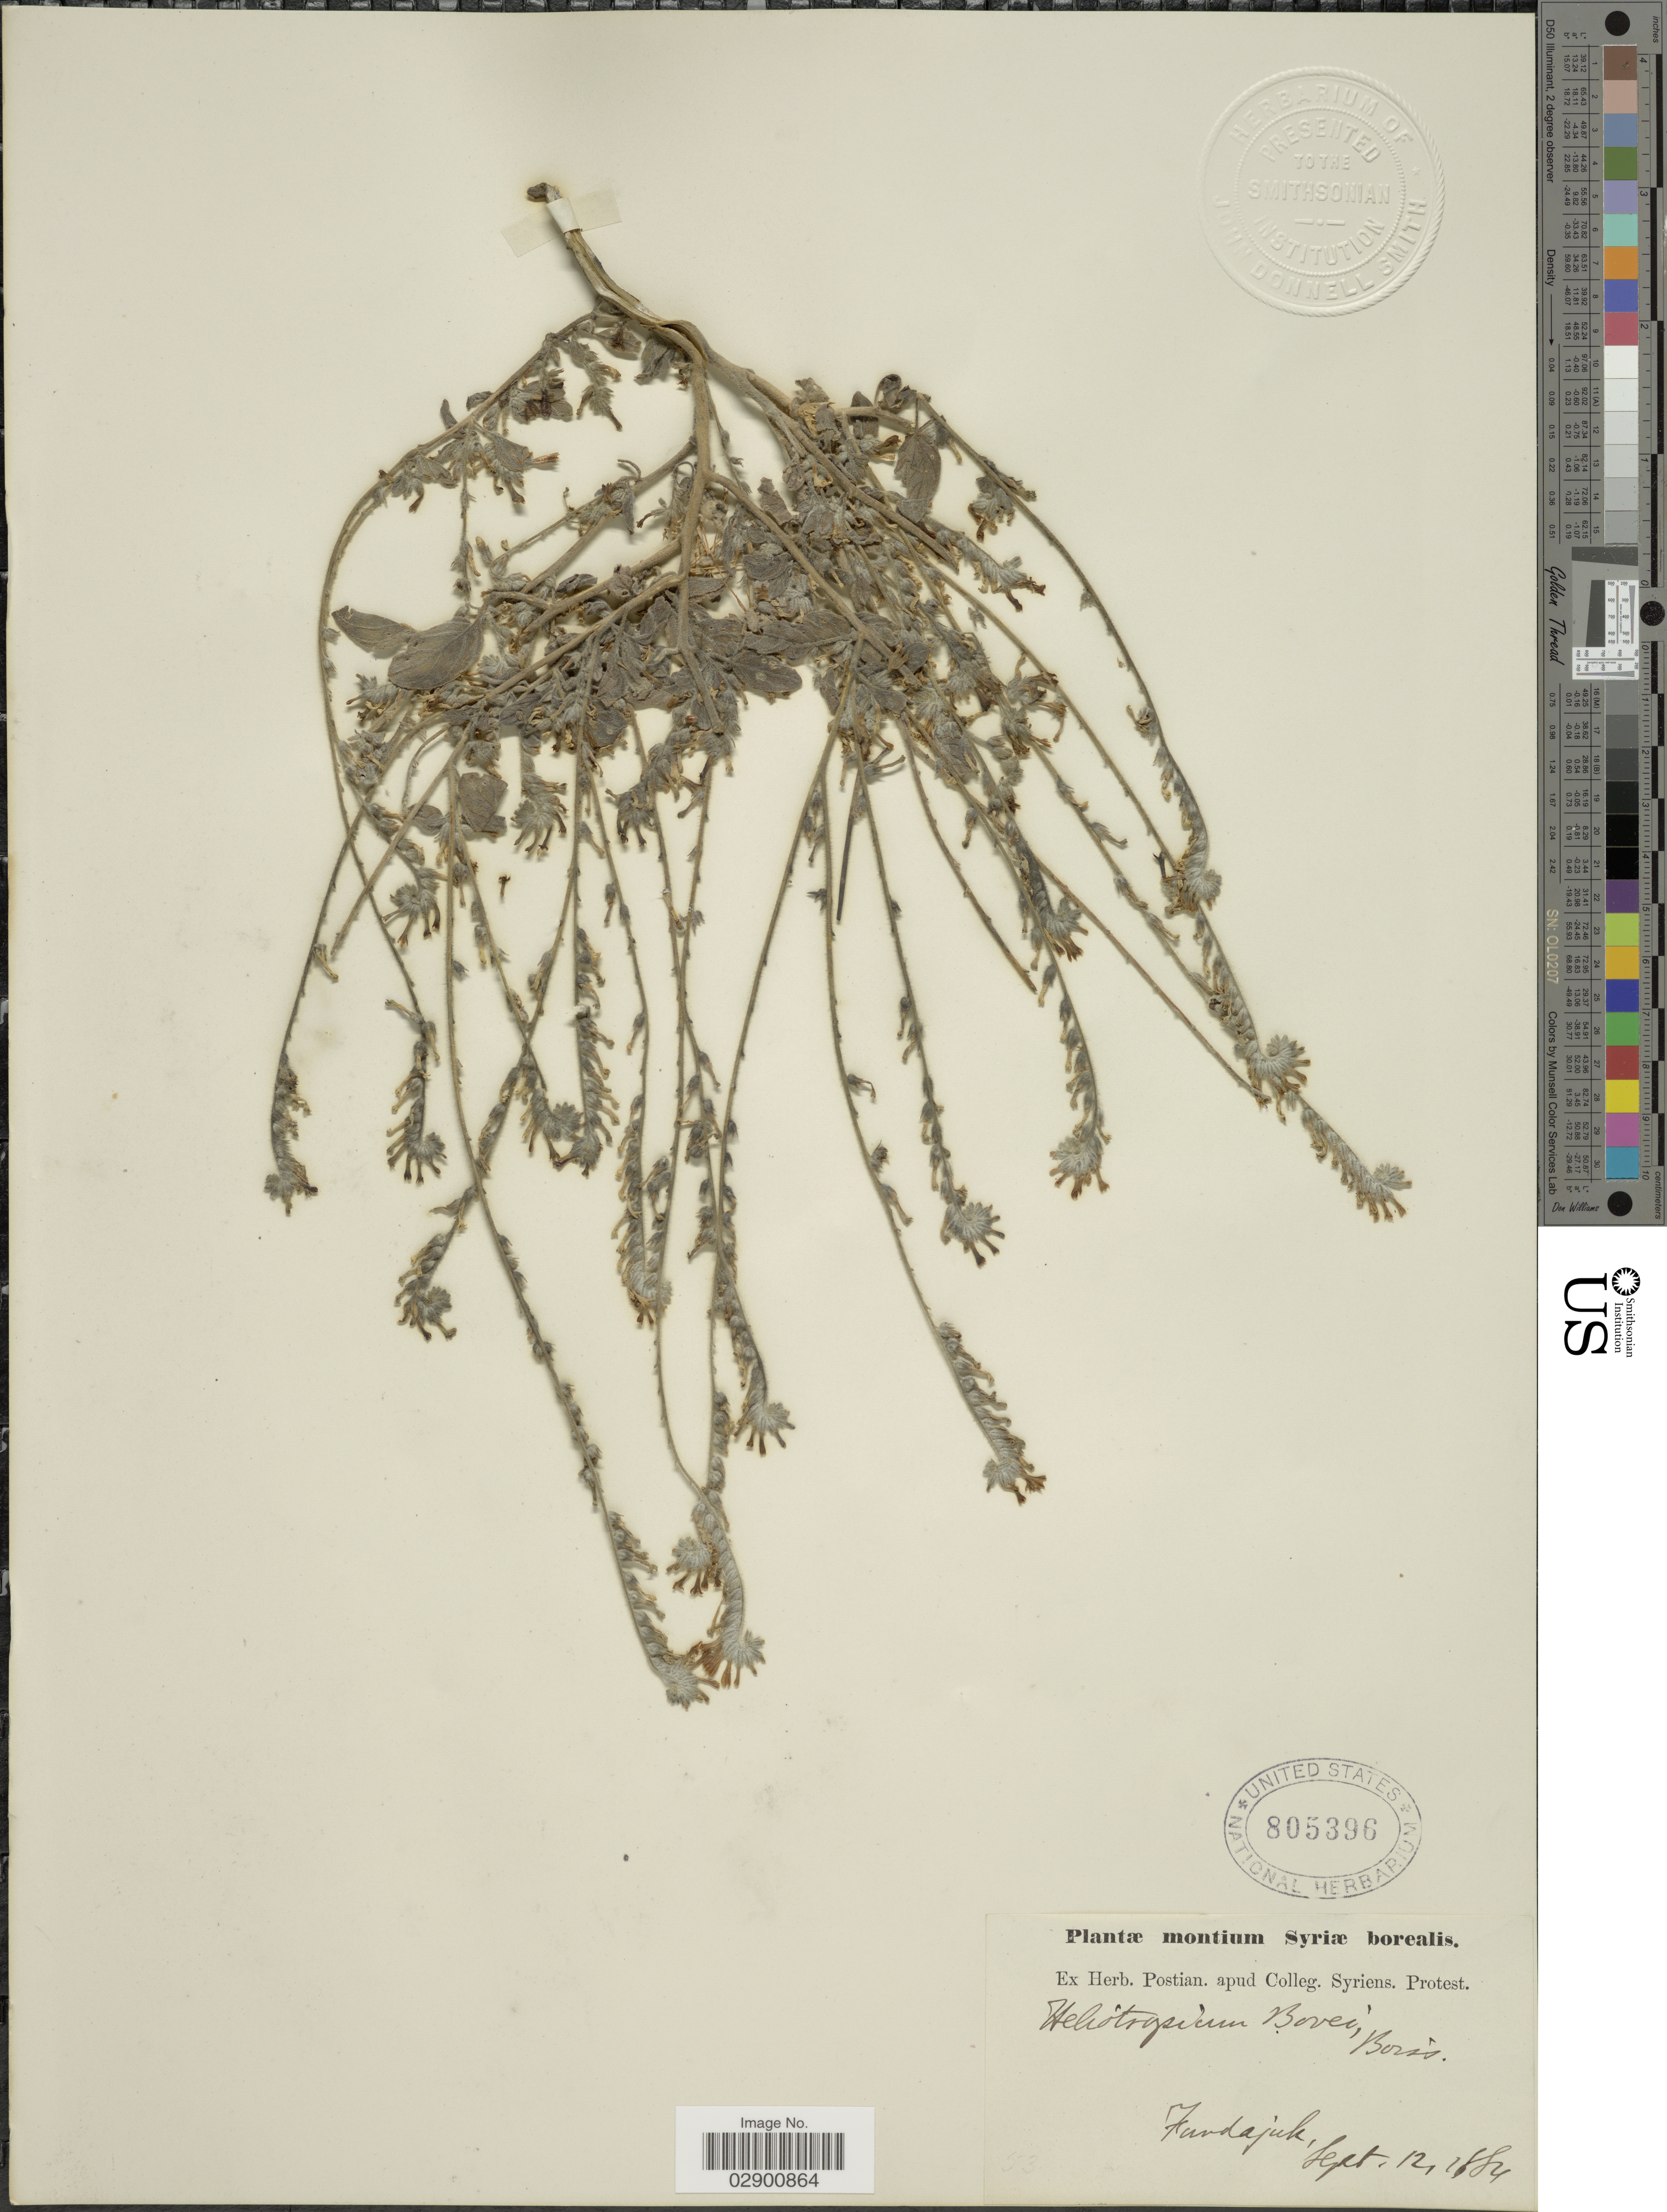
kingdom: Plantae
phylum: Tracheophyta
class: Magnoliopsida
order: Boraginales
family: Heliotropiaceae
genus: Heliotropium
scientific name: Heliotropium bovei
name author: Boiss.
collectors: ex herb. Postian. apud Colleg. Syriens. Protest. USE "Fannie P. A. Shepard" (10308853) AS PRIMARY COLLECTOR INSTEAD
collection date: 1884-09-12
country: Syria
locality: Furdajuk [interpreted].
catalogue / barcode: US 805396